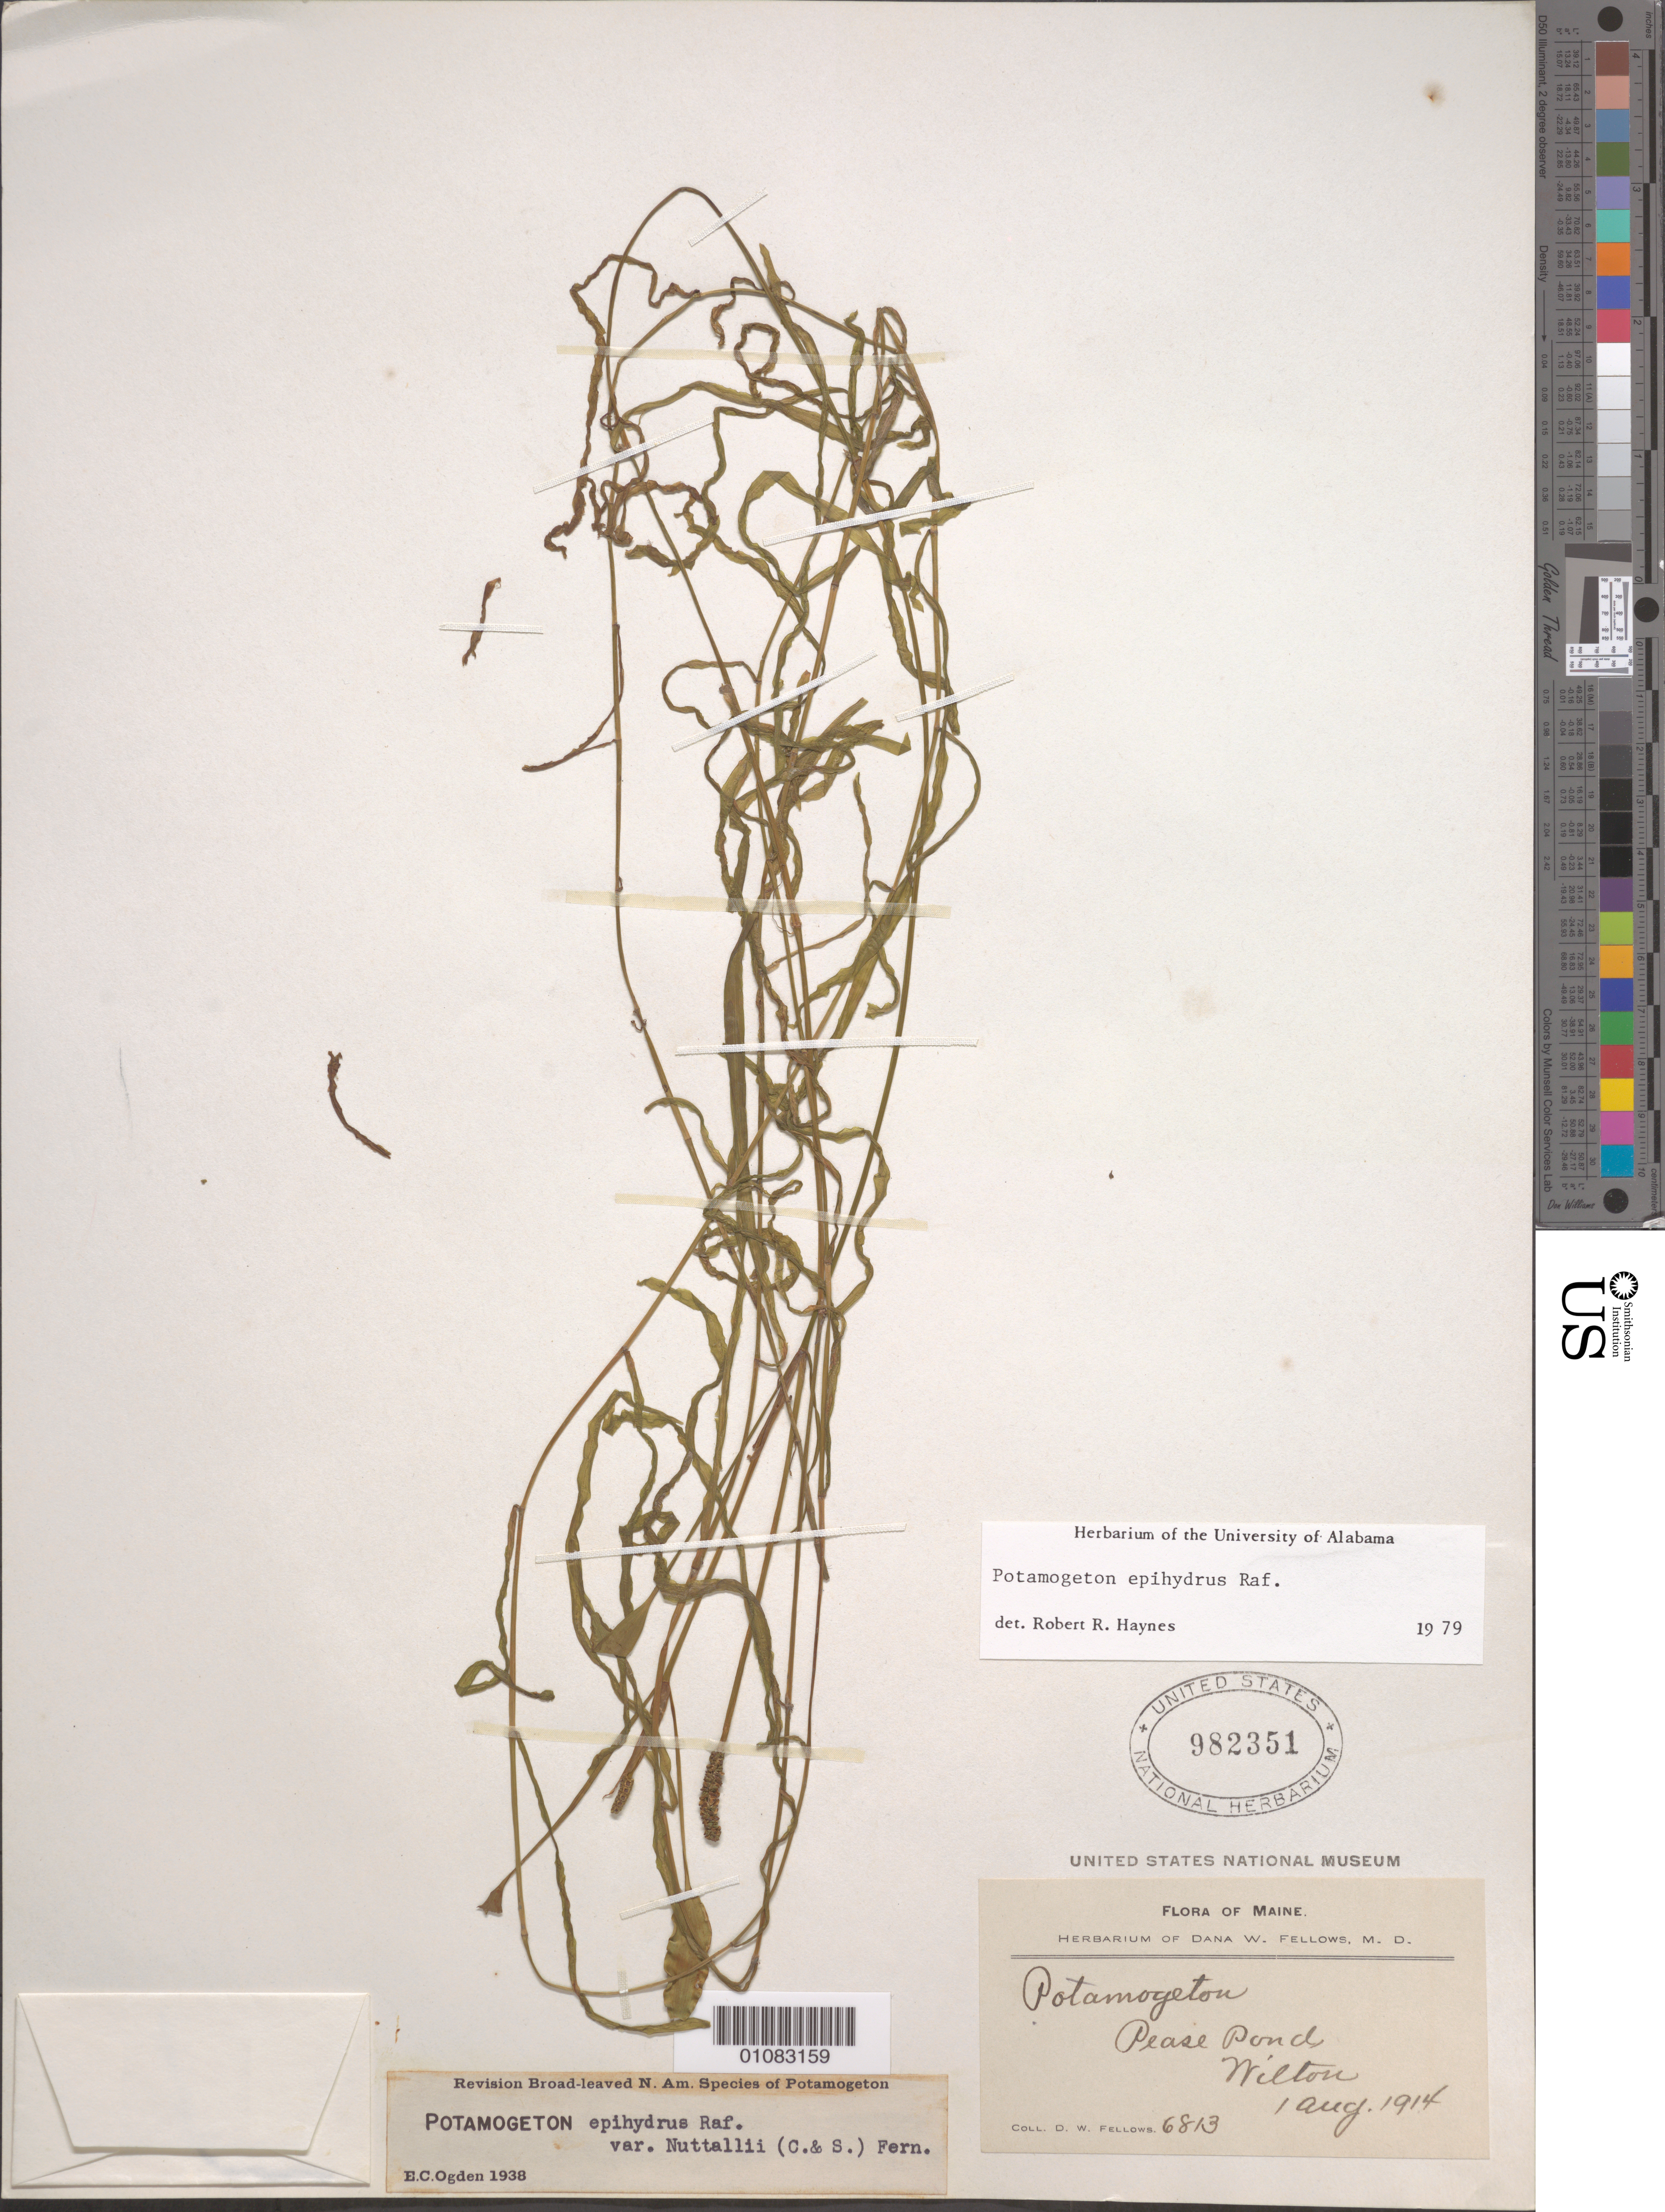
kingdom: Plantae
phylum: Tracheophyta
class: Liliopsida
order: Alismatales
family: Potamogetonaceae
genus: Potamogeton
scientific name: Potamogeton epihydrus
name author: Raf.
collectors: D. W. Fellows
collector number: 6813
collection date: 1914-08-01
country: United States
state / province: Maine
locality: Wilton, Pease Pond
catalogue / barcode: US 982351